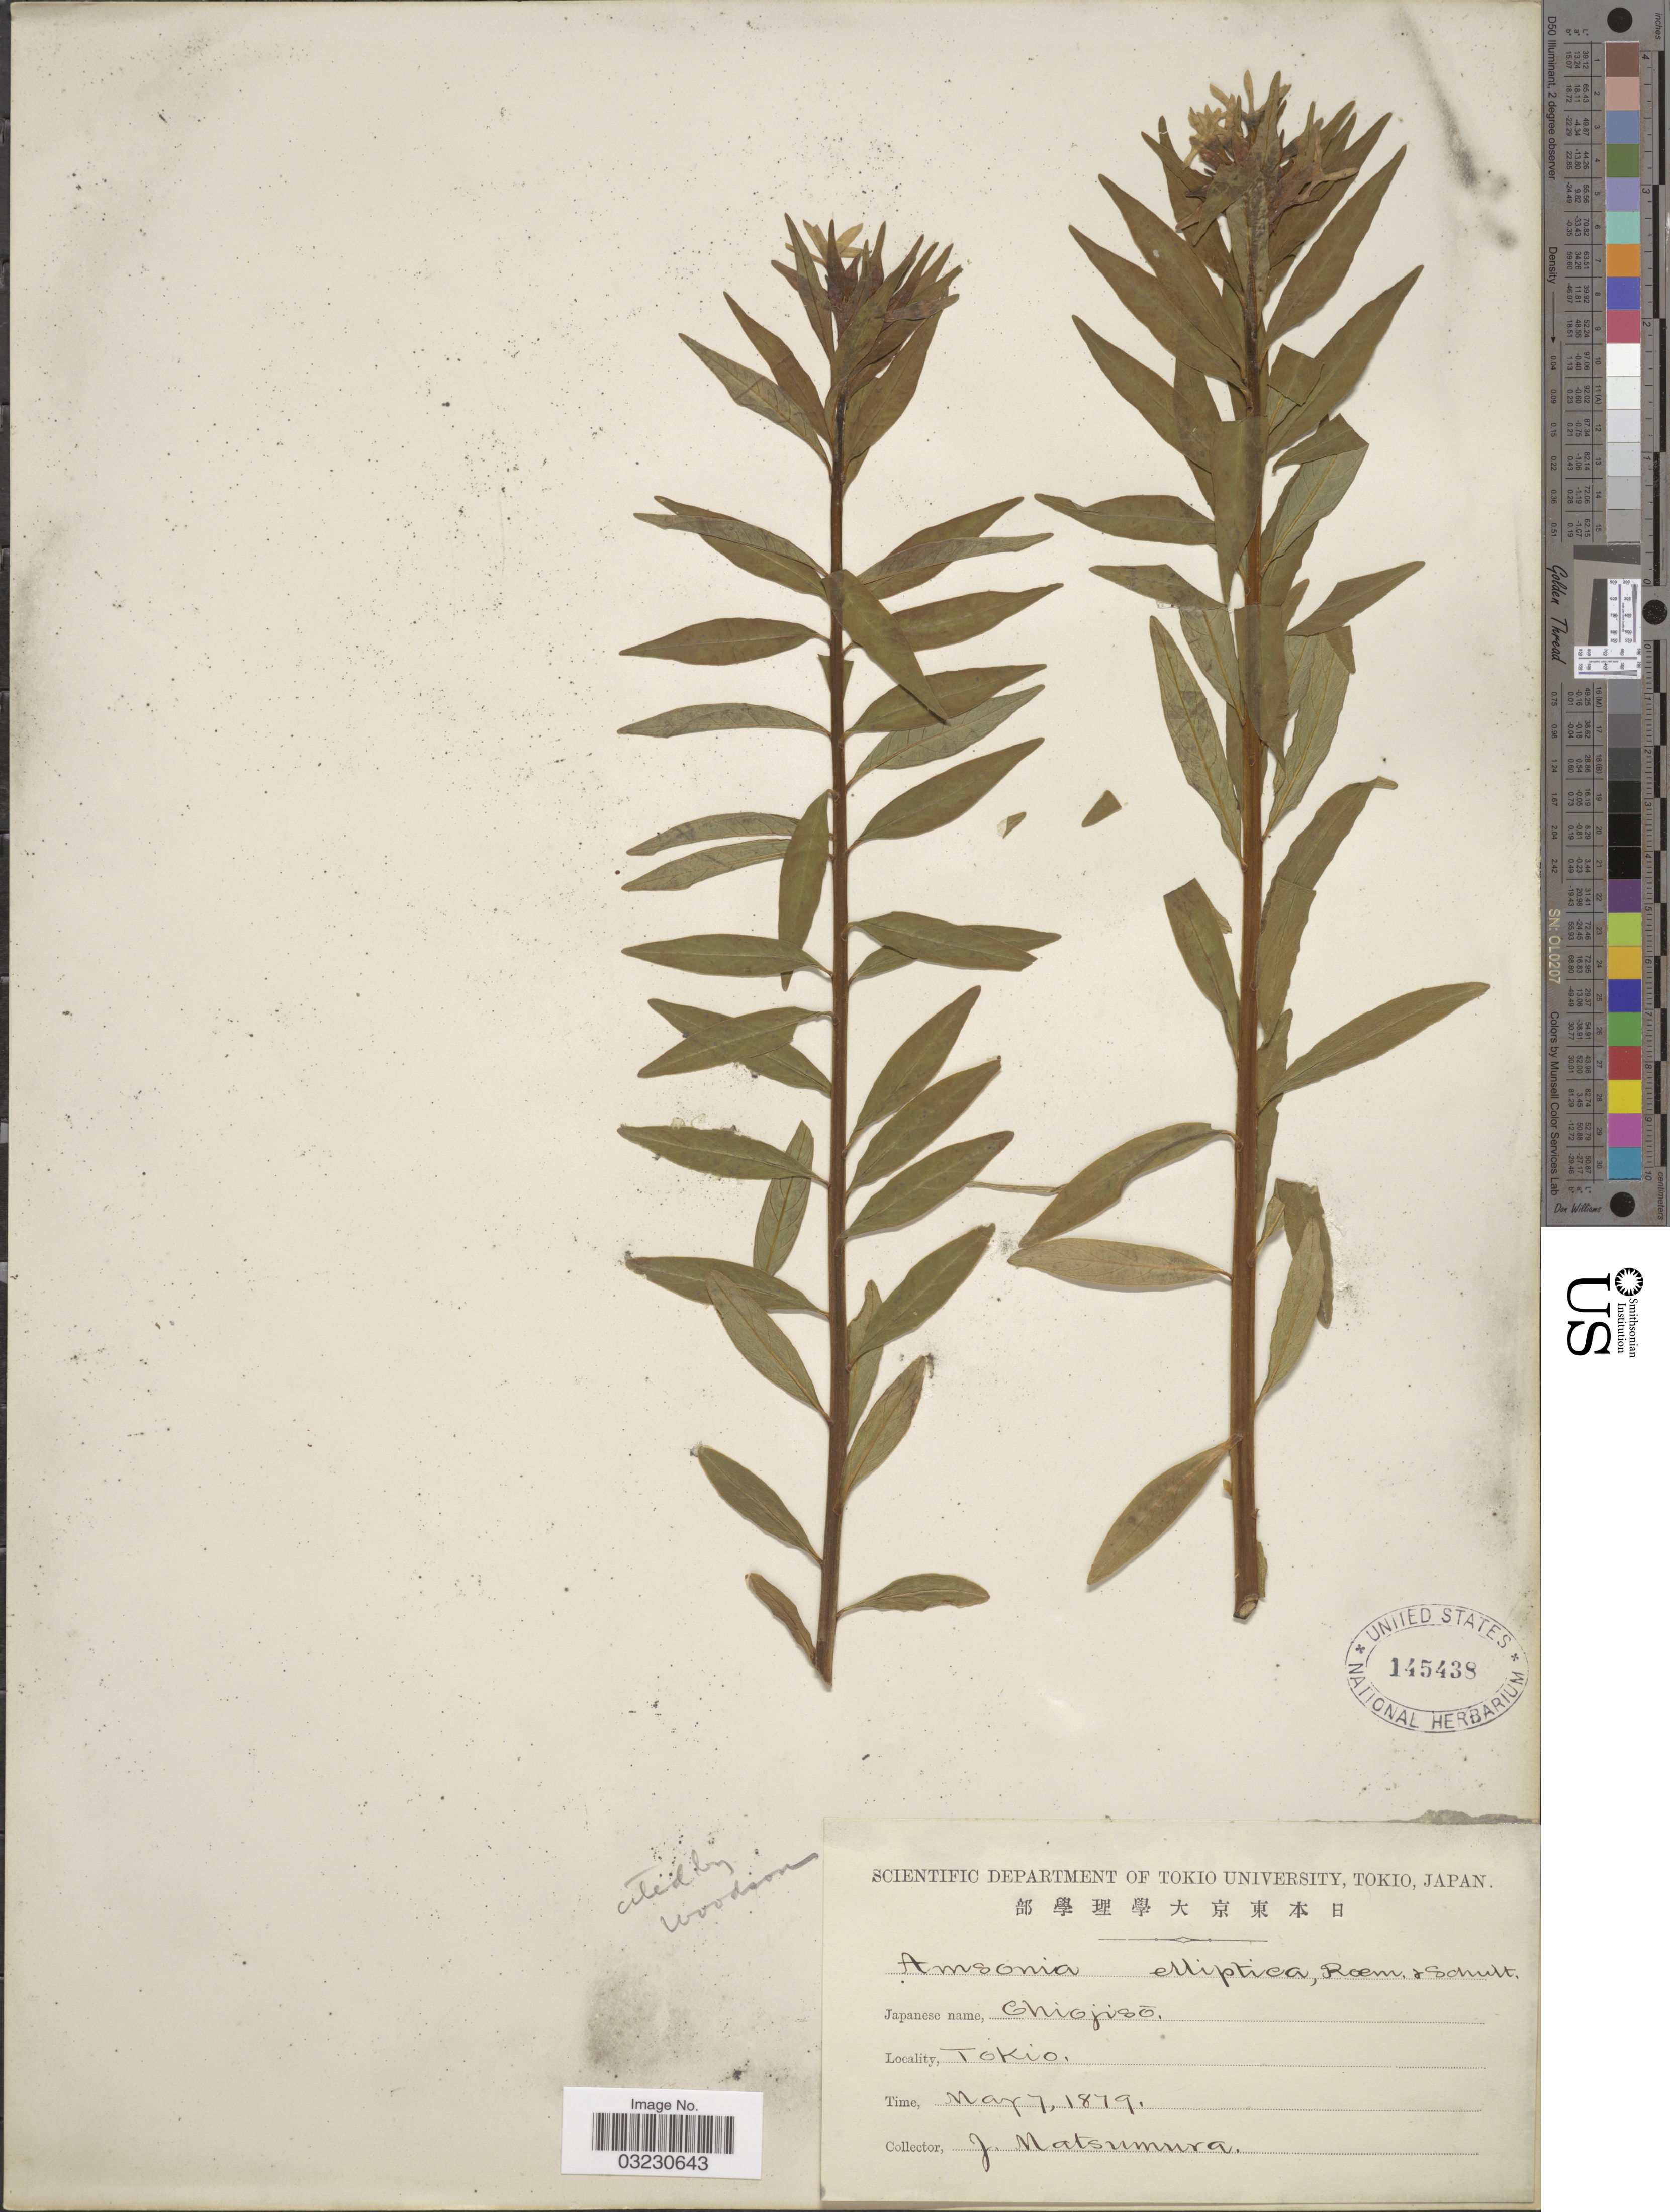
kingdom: Plantae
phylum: Tracheophyta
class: Magnoliopsida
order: Gentianales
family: Apocynaceae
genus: Amsonia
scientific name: Amsonia elliptica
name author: (Thunb.) Roem. & Schult.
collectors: J. Matsumura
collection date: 1879-05-07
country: Japan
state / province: Tokyo, Federal City of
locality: Tokio.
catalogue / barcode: US 145438